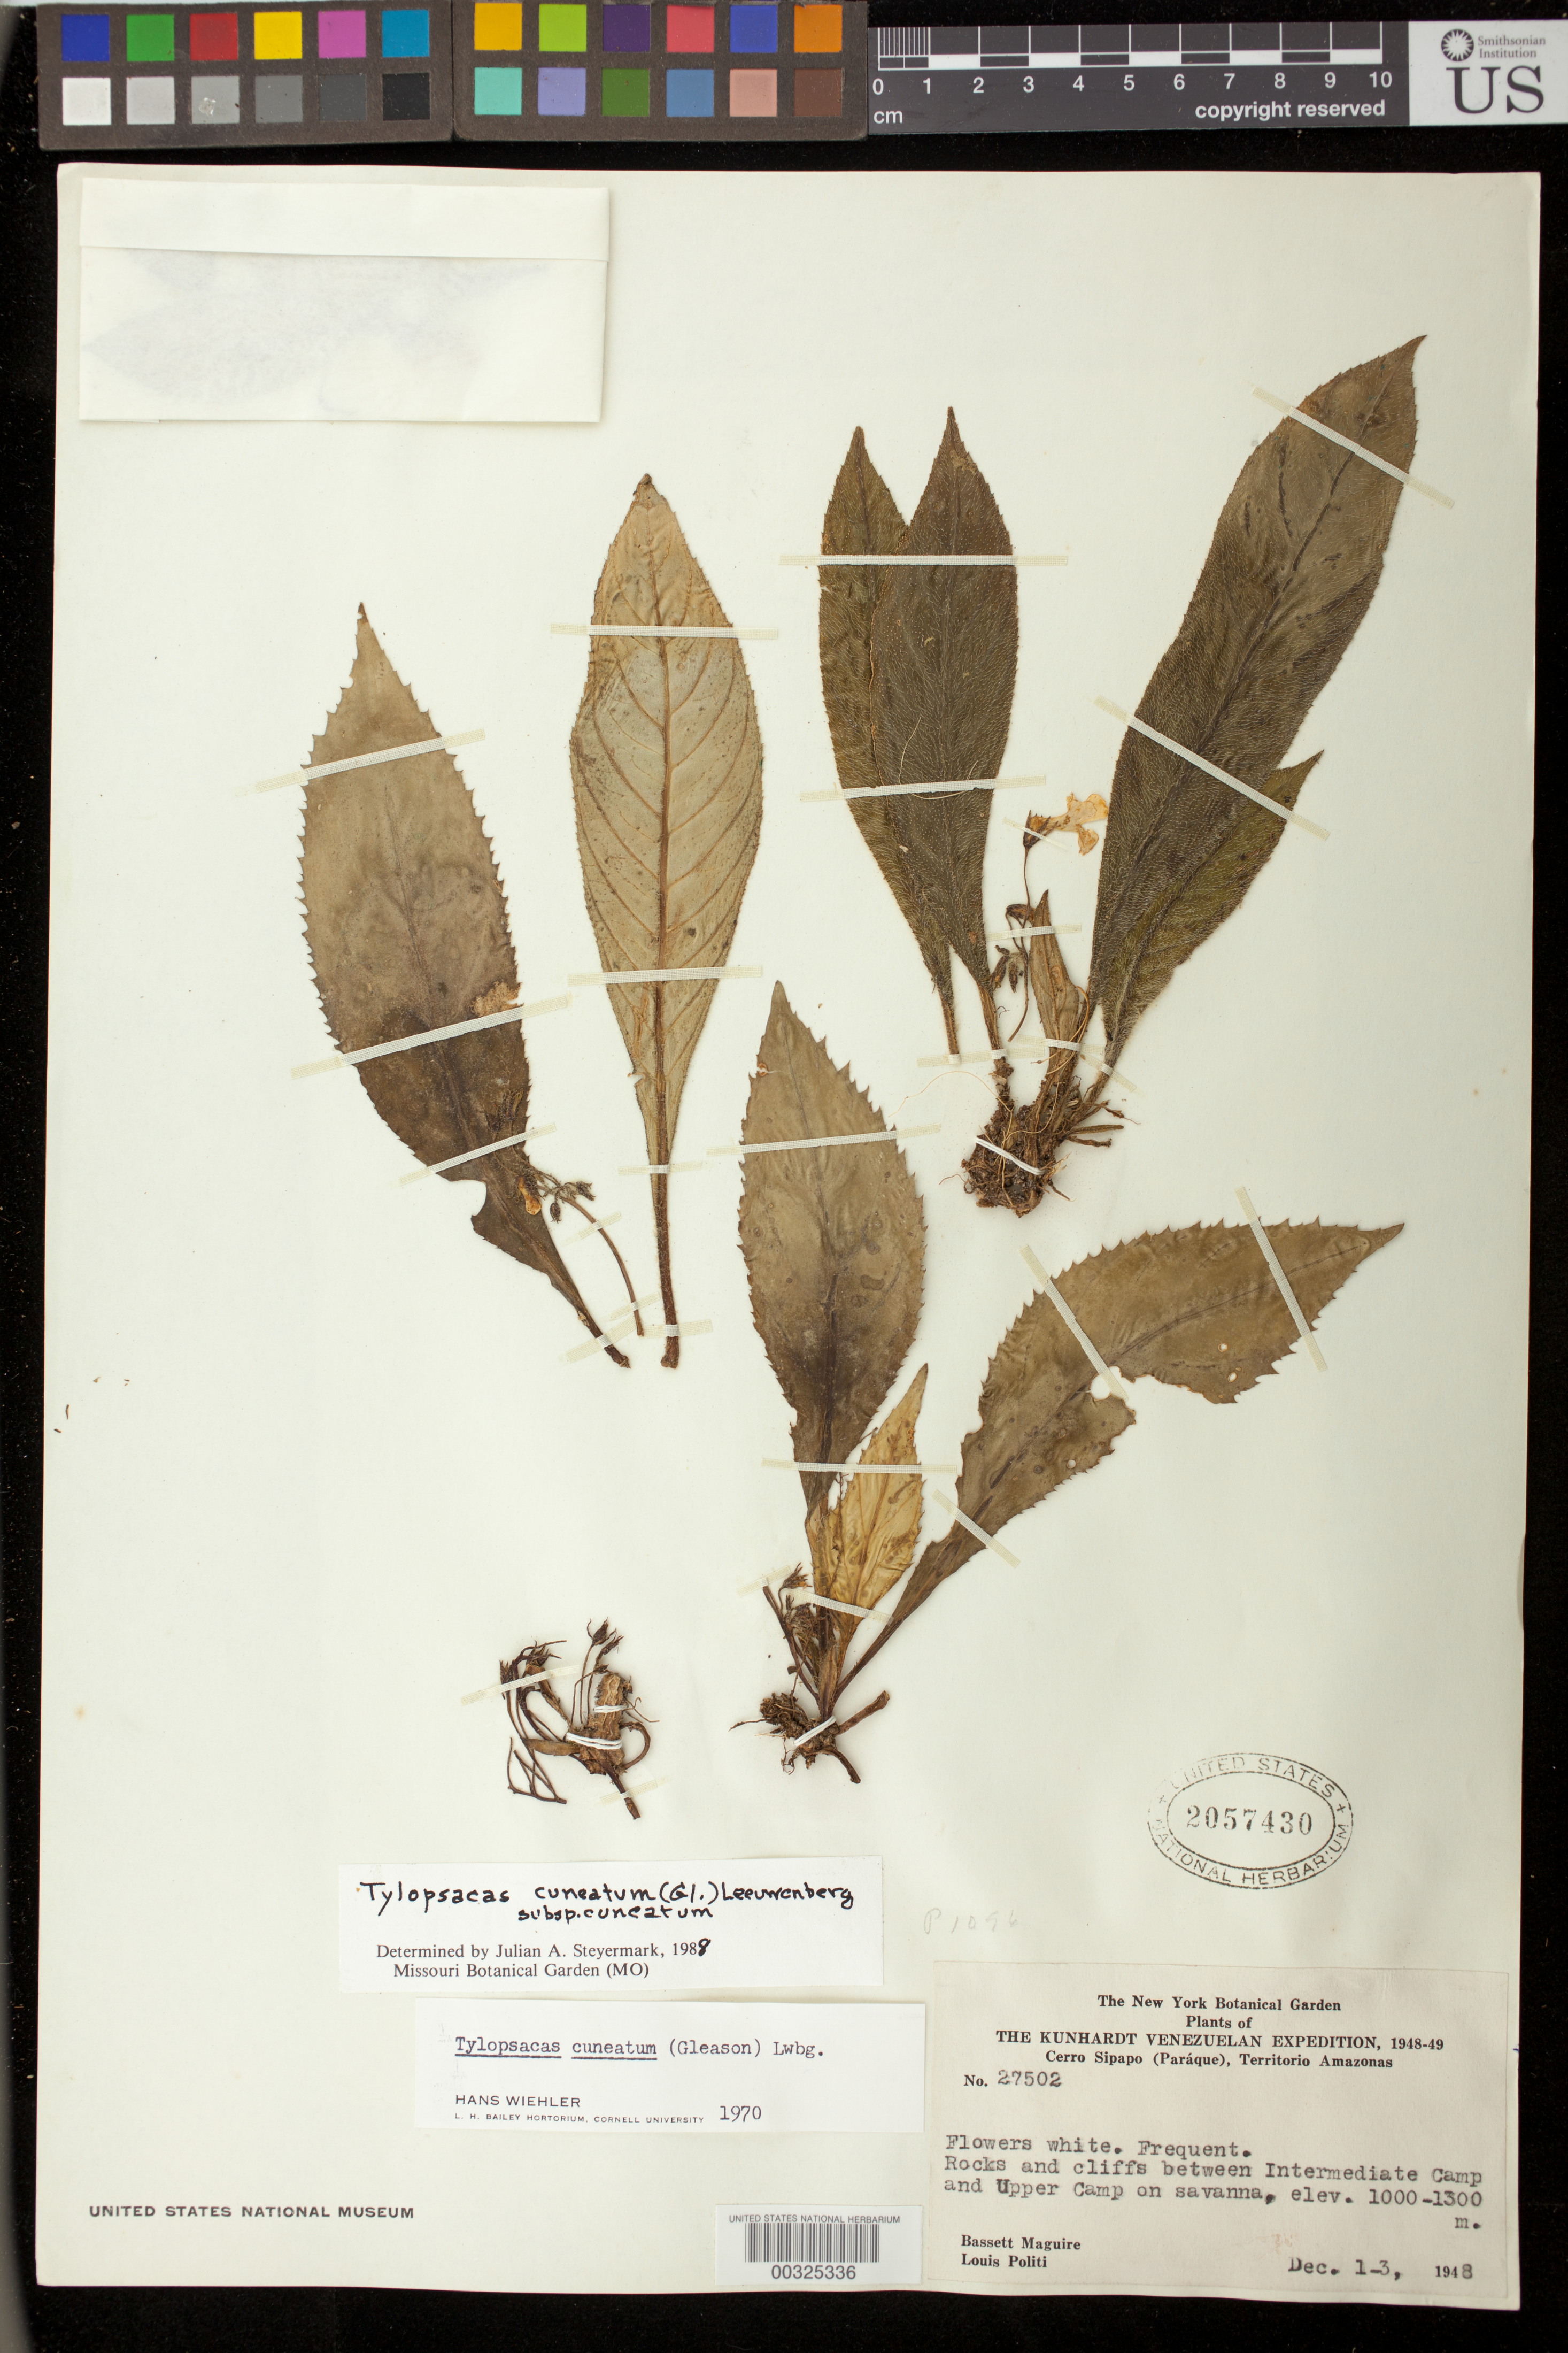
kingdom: Plantae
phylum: Tracheophyta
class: Magnoliopsida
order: Lamiales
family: Gesneriaceae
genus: Tylopsacas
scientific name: Tylopsacas cuneata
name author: (Gleason) Leeuwenb.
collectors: B. Maguire & L. Politi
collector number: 27502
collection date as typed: Dec 1948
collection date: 1948-12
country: Venezuela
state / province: Amazonas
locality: Cerro Sipapo (Paraque), between intermediate camp and upper camp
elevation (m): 1000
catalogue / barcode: US 2057430